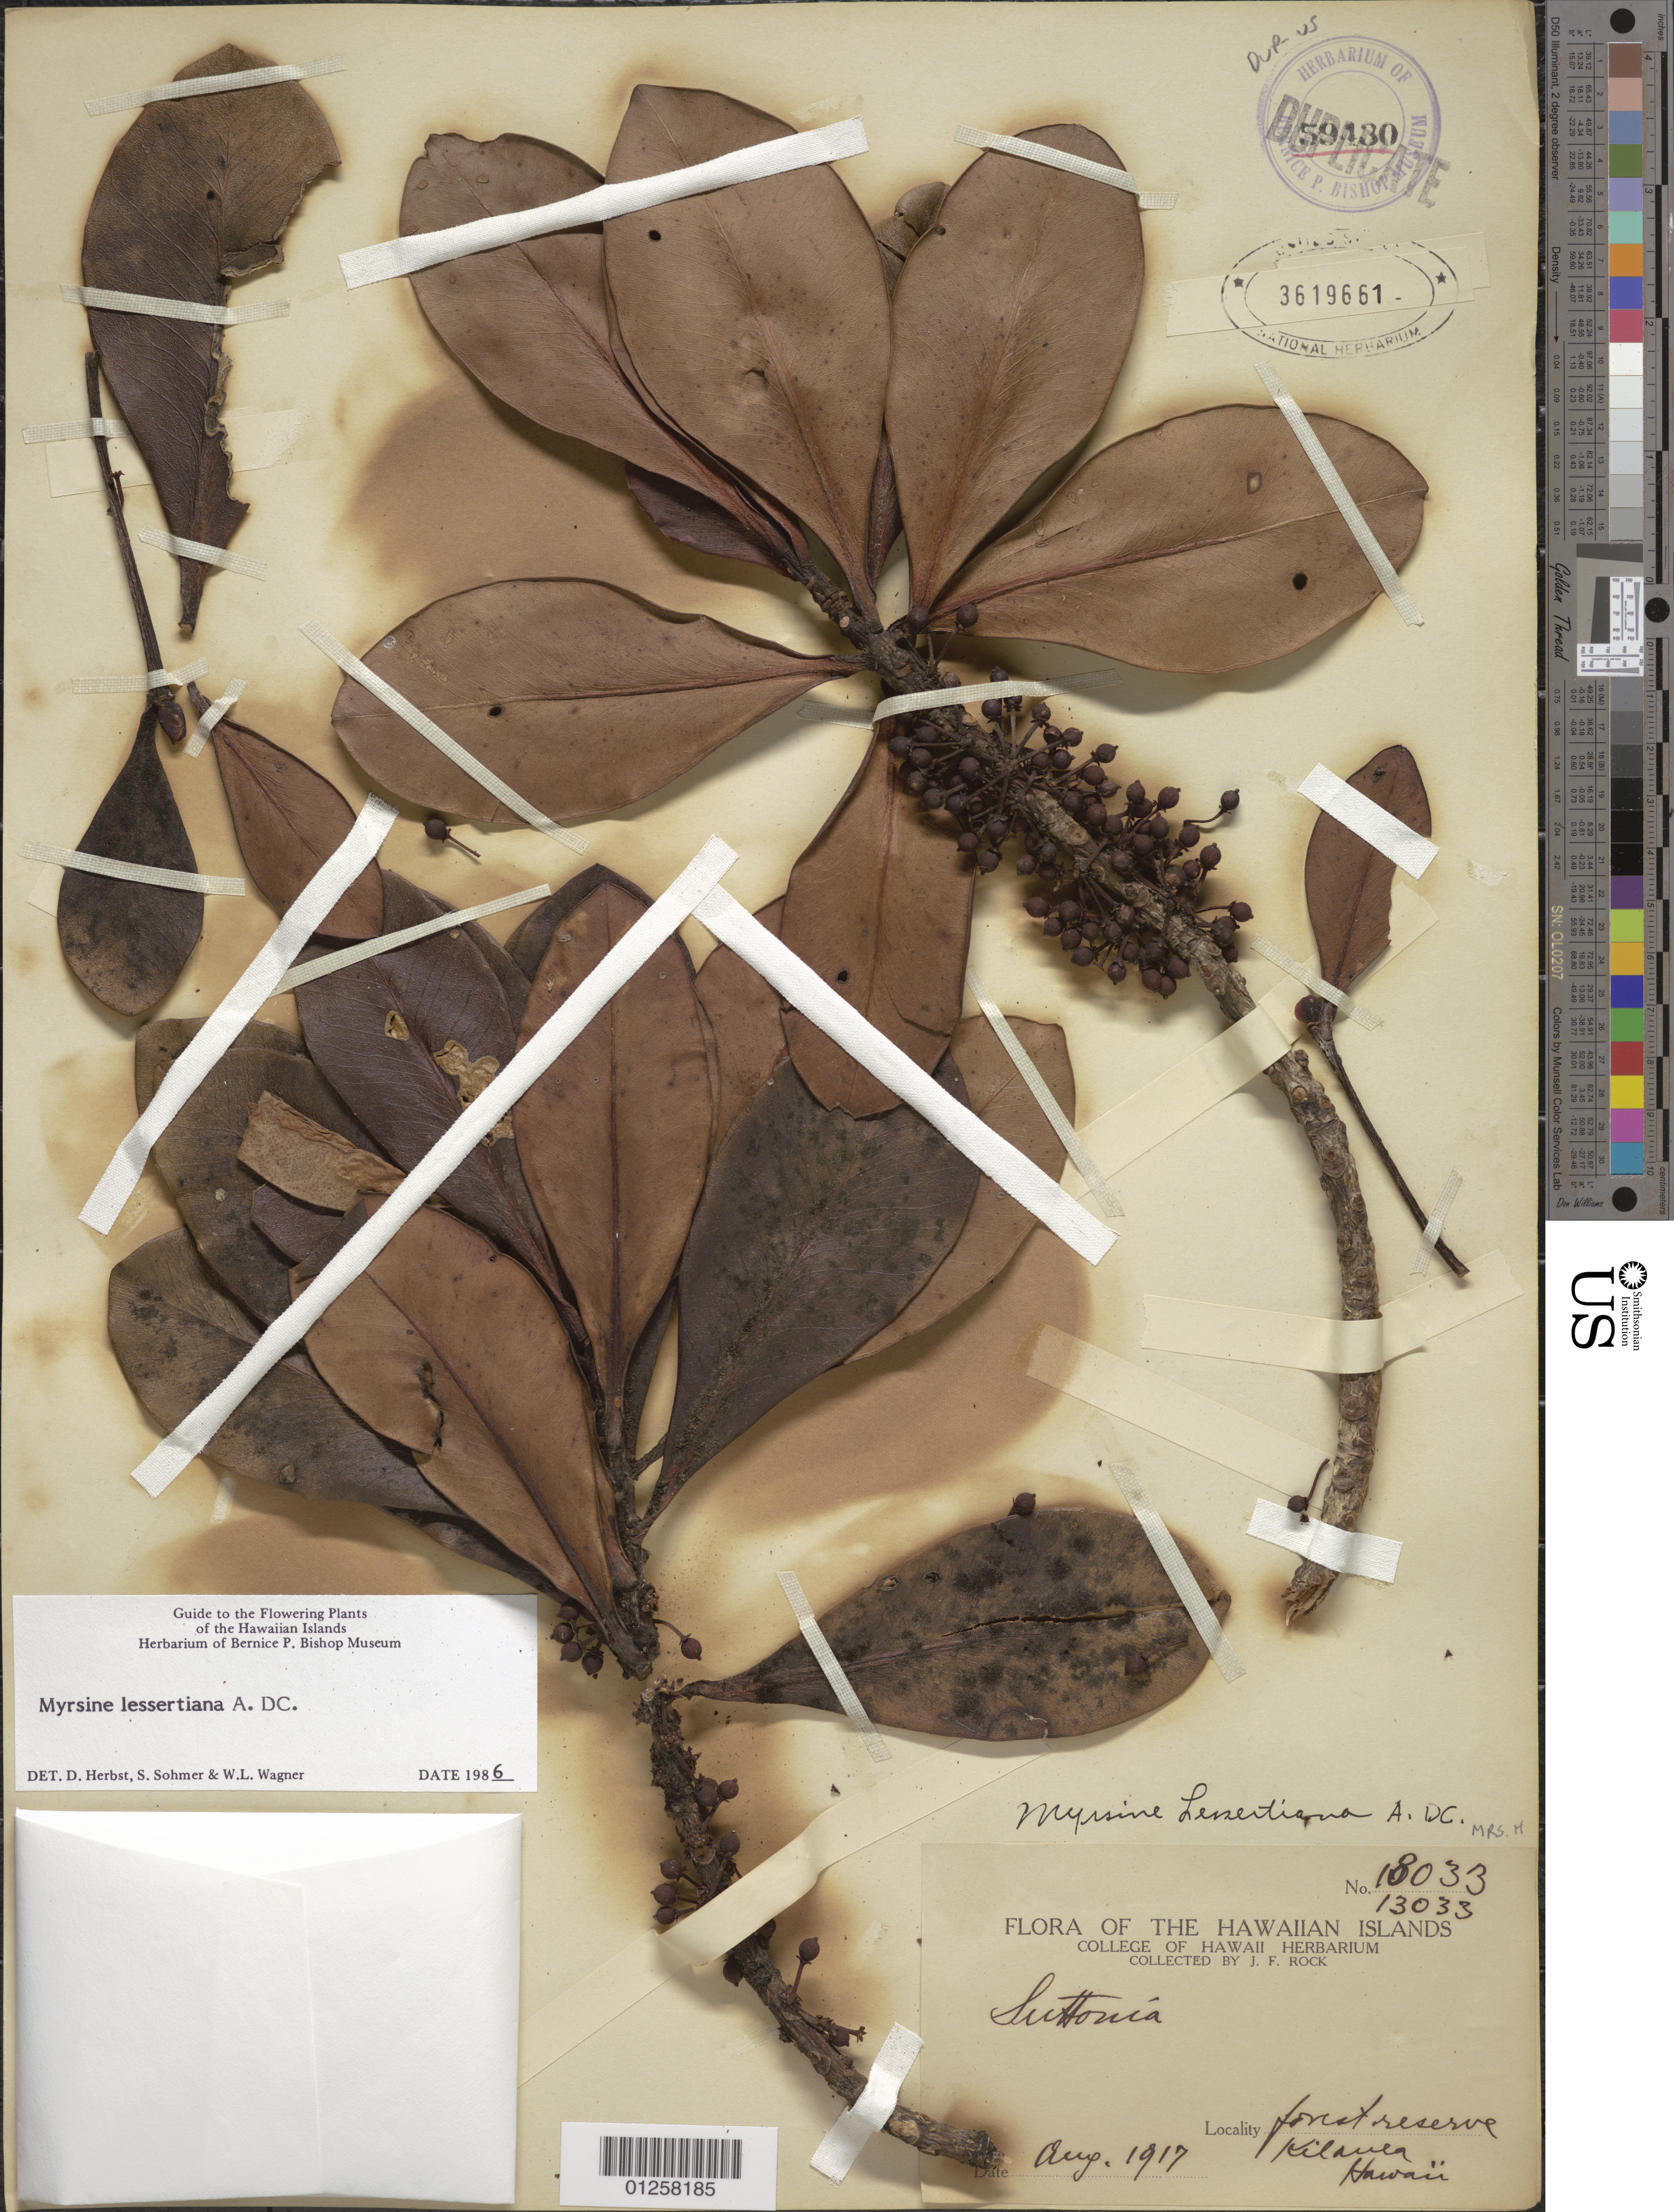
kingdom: Plantae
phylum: Tracheophyta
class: Magnoliopsida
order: Ericales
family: Primulaceae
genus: Myrsine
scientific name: Myrsine lessertiana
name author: A. DC.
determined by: Herbst, D. R.; Sohmer, S. H.; Wagner, W. L.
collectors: J. F. Rock & -. Holmes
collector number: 13033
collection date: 1917-08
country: United States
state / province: Hawaii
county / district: Hawaii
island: Hawaii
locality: Forest reserve, Kilauea.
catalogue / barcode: US 3619661